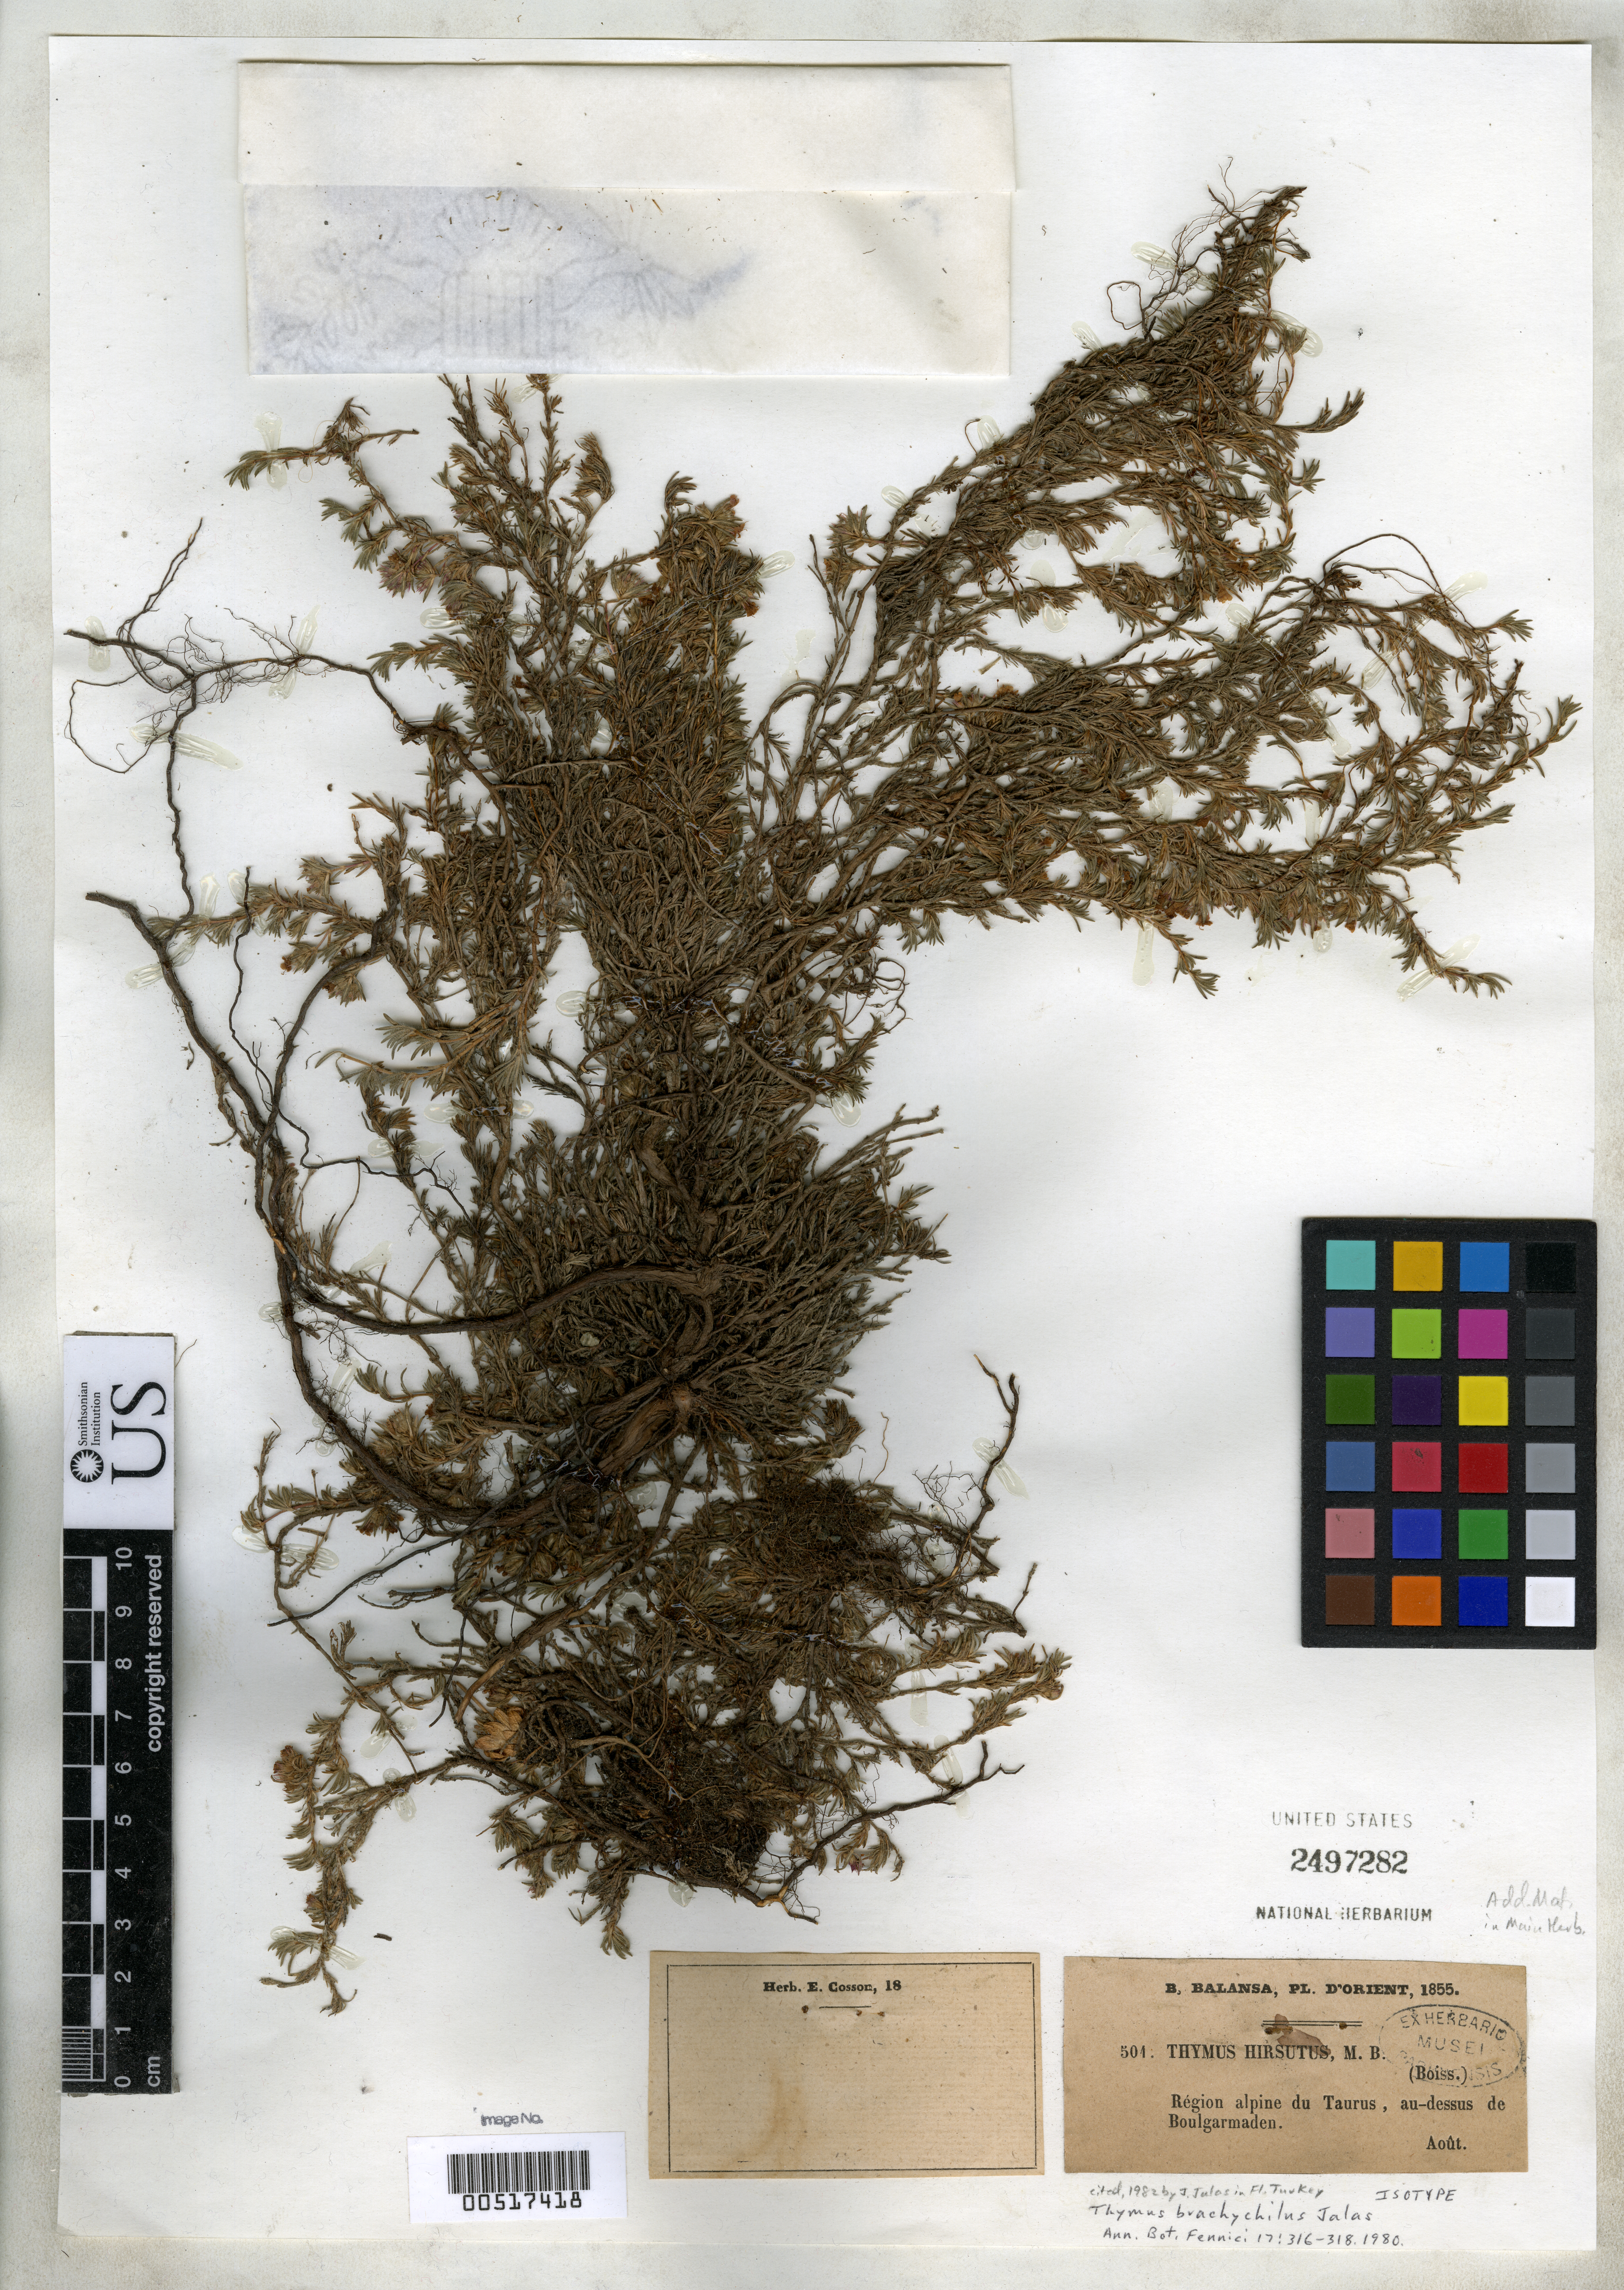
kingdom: Plantae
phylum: Tracheophyta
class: Magnoliopsida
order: Lamiales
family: Lamiaceae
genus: Thymus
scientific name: Thymus brachychilus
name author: Jalus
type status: Isotype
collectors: B. Balansa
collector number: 501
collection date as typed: Aug 1855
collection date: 1855-08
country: Turkey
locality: Region alpine du Taurus, au-dessus de Boulgarmaden.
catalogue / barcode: US 2497282